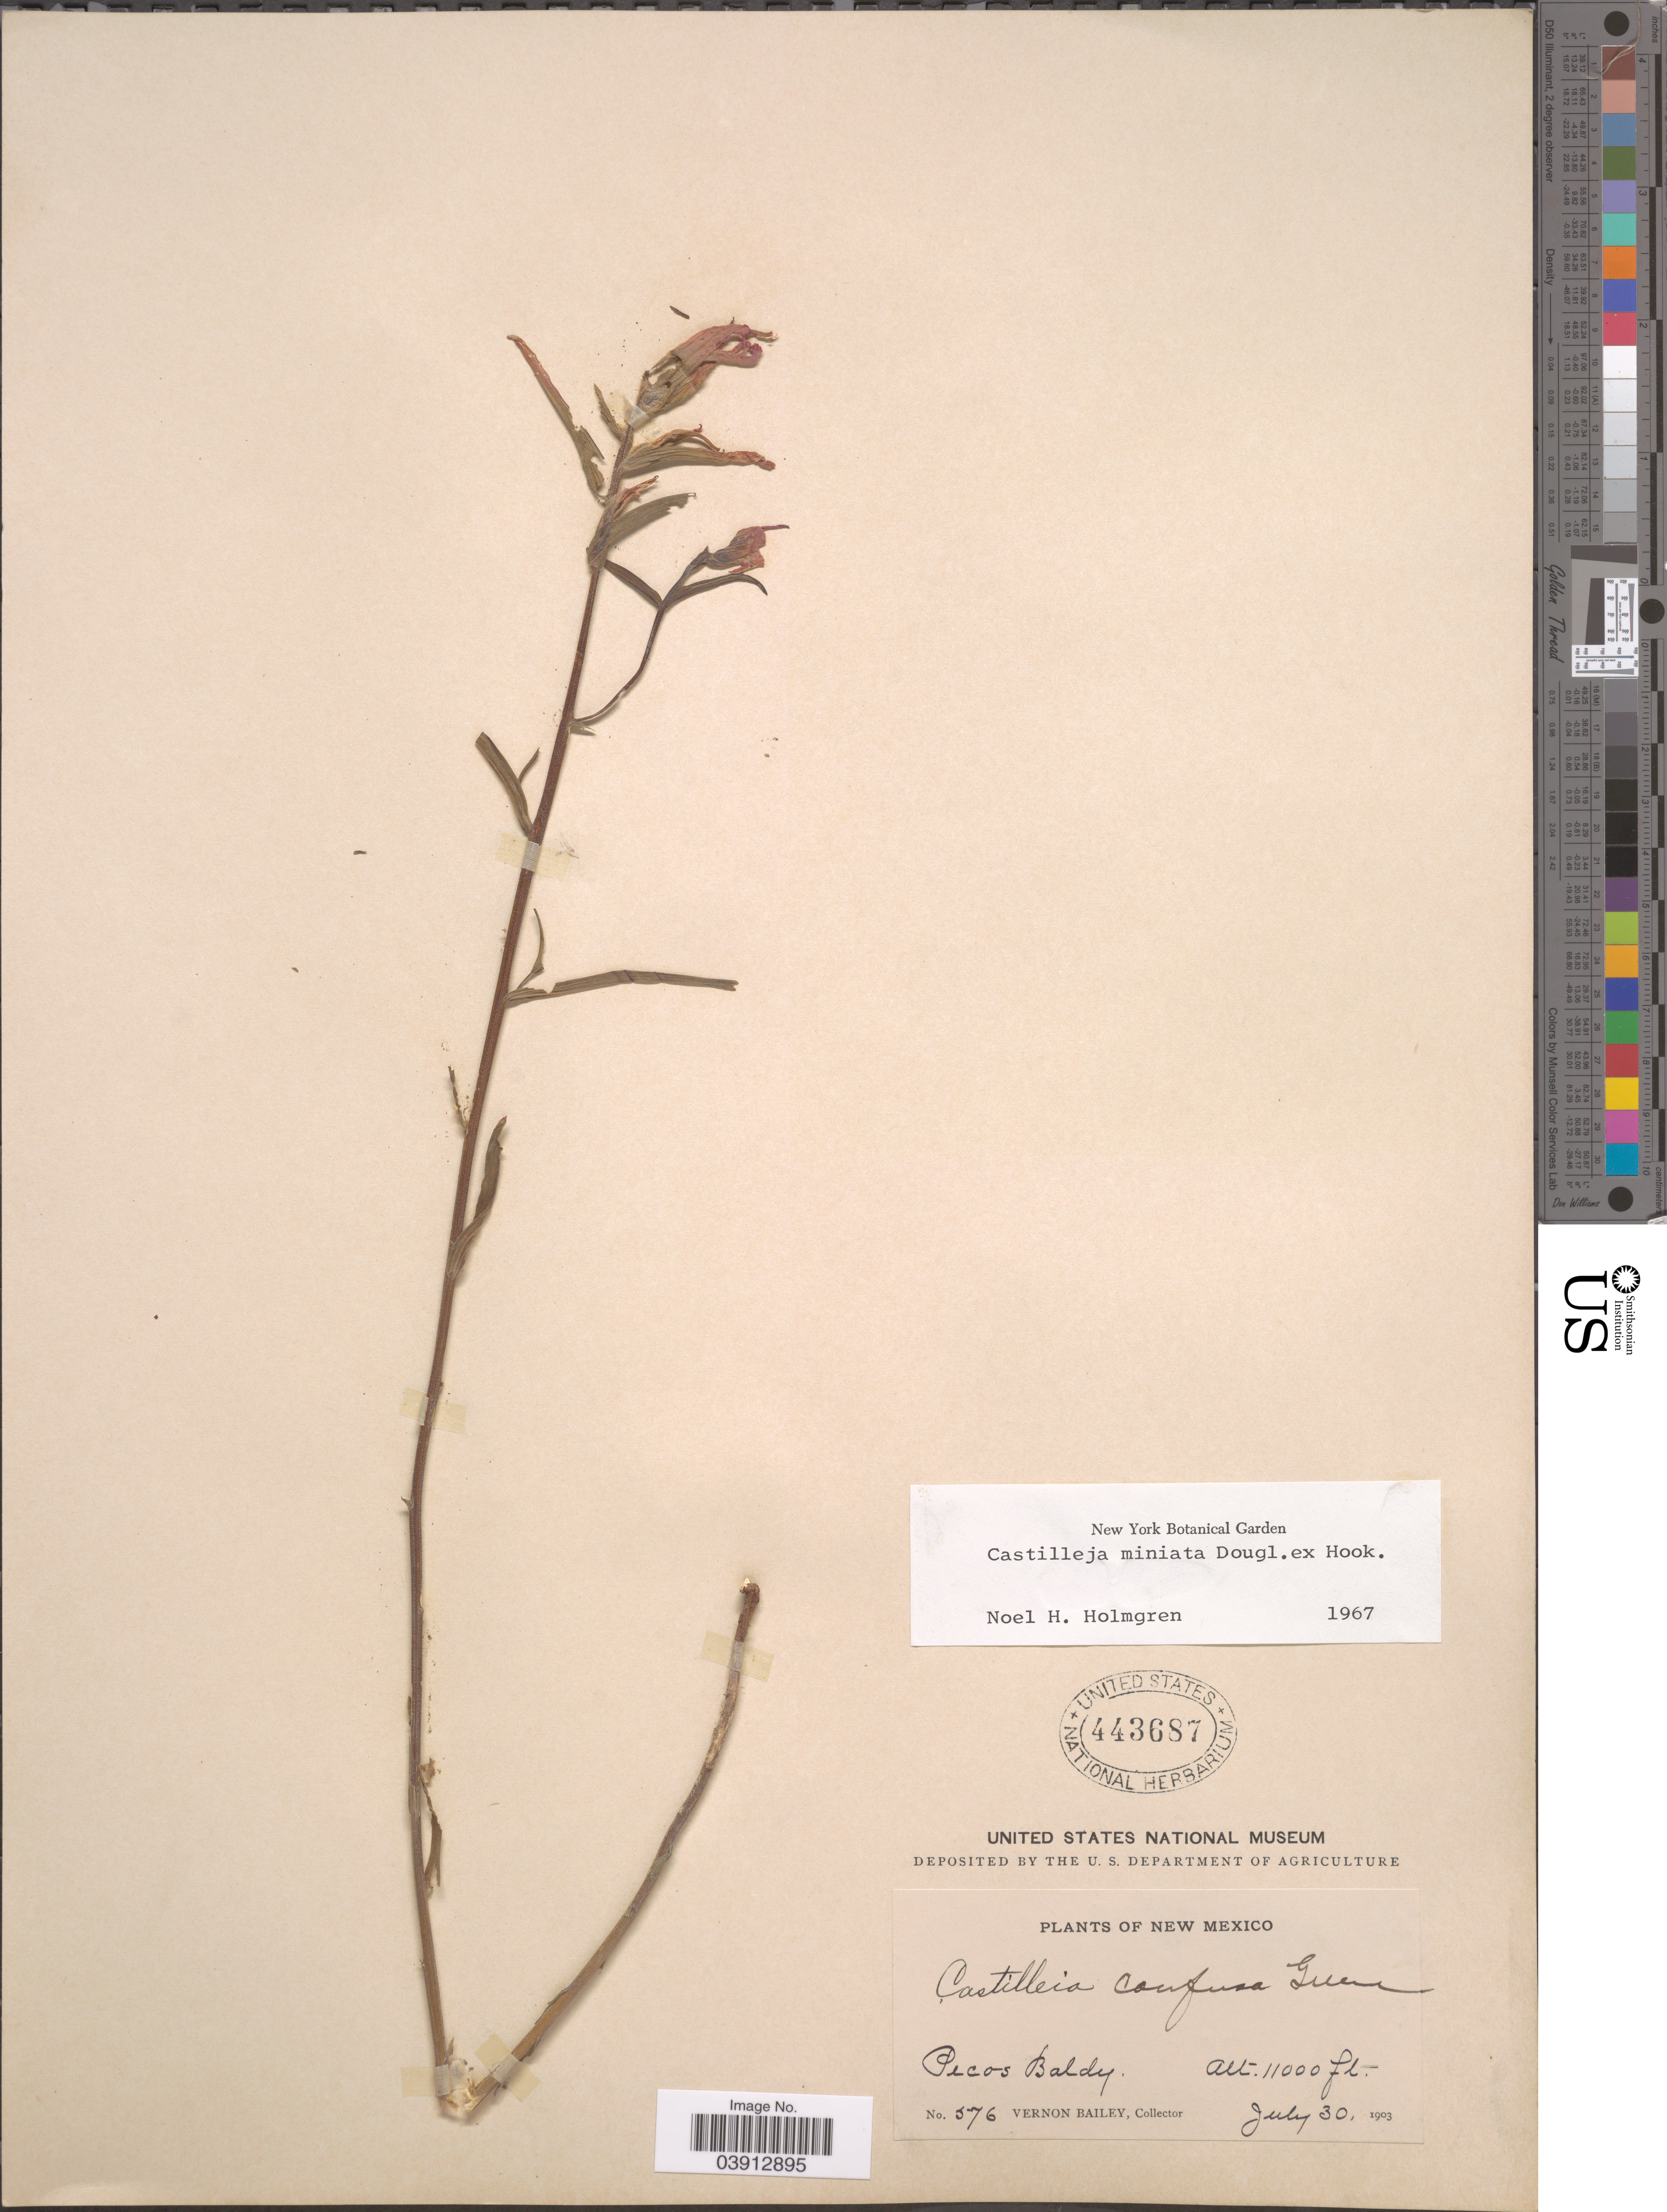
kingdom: Plantae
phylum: Tracheophyta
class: Magnoliopsida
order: Lamiales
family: Orobanchaceae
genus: Castilleja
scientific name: Castilleja miniata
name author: Douglas ex Hook.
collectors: V. O. Bailey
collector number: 576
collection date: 1903-07-30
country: United States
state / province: New Mexico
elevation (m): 3353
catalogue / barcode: US 443687